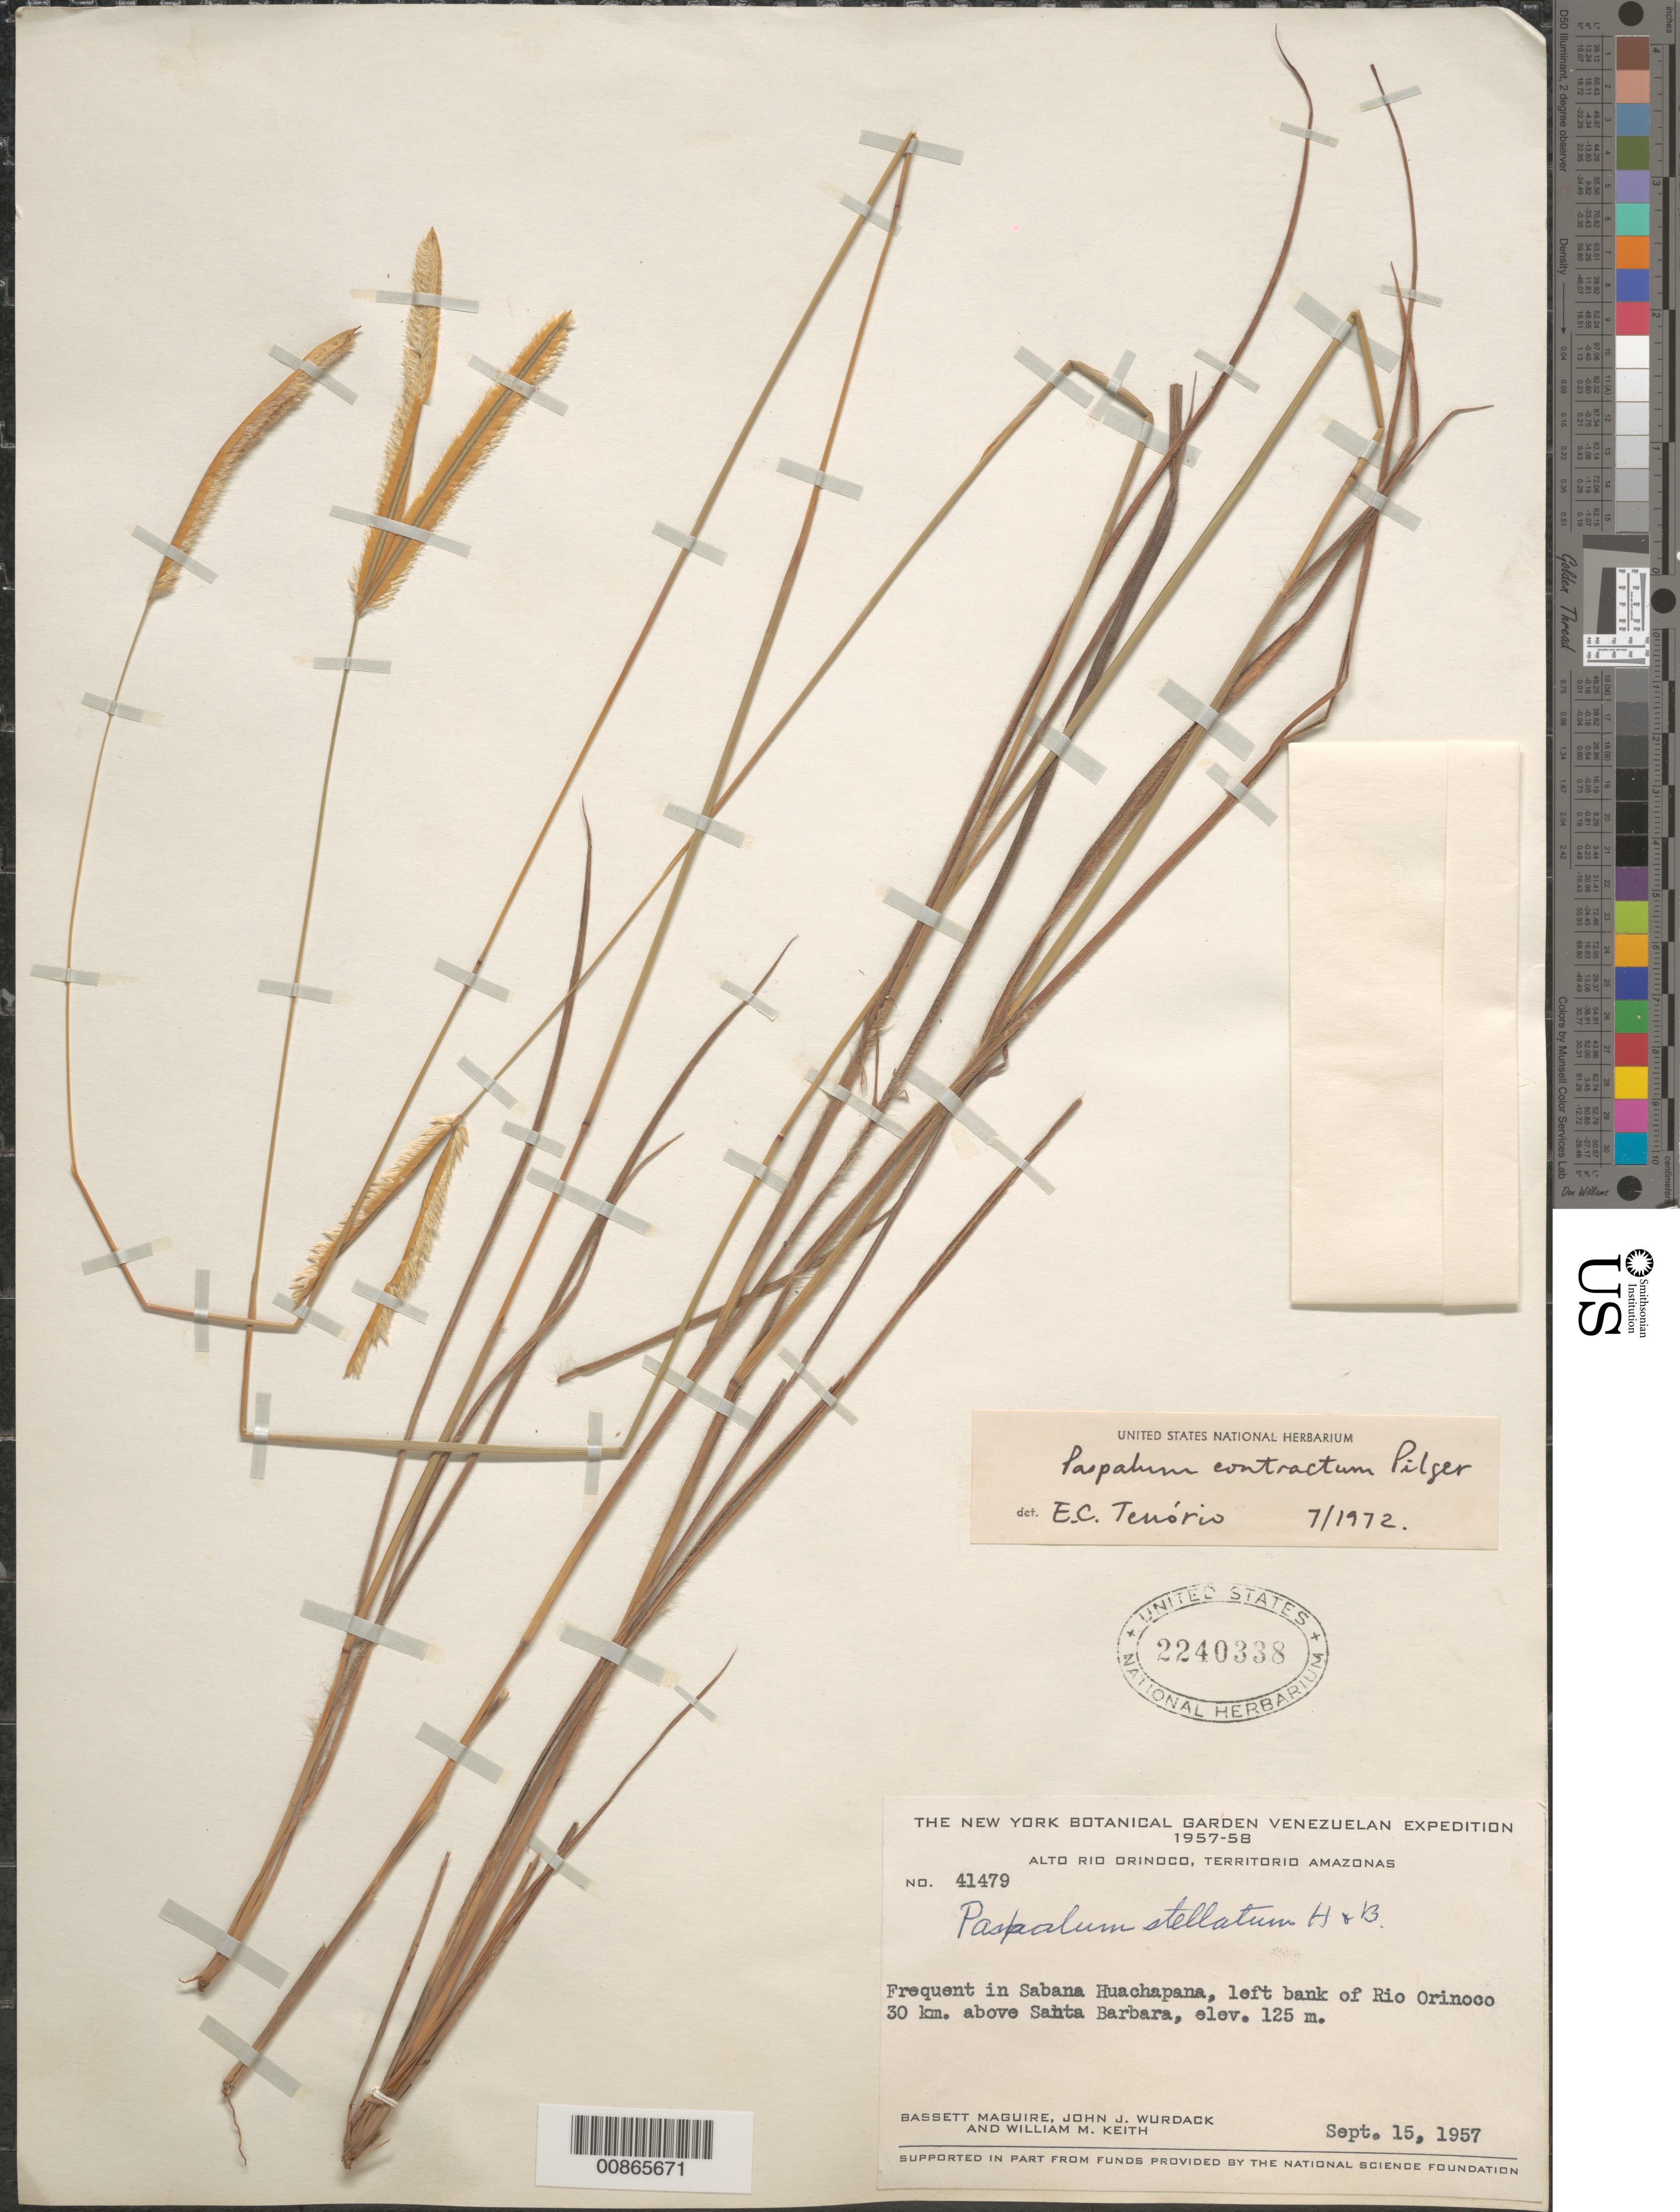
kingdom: Plantae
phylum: Tracheophyta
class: Liliopsida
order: Poales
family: Poaceae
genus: Paspalum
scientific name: Paspalum lanciflorum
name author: Trin.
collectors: B. Maguire, J. J. Wurdack & W. Keith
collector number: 41479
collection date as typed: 15-Sep-57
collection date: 1957-09-15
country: Venezuela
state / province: Amazonas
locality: Río Orinoco, 30 km above Santa Barbara, Sabana Huachapana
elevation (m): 125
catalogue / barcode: US 2240338